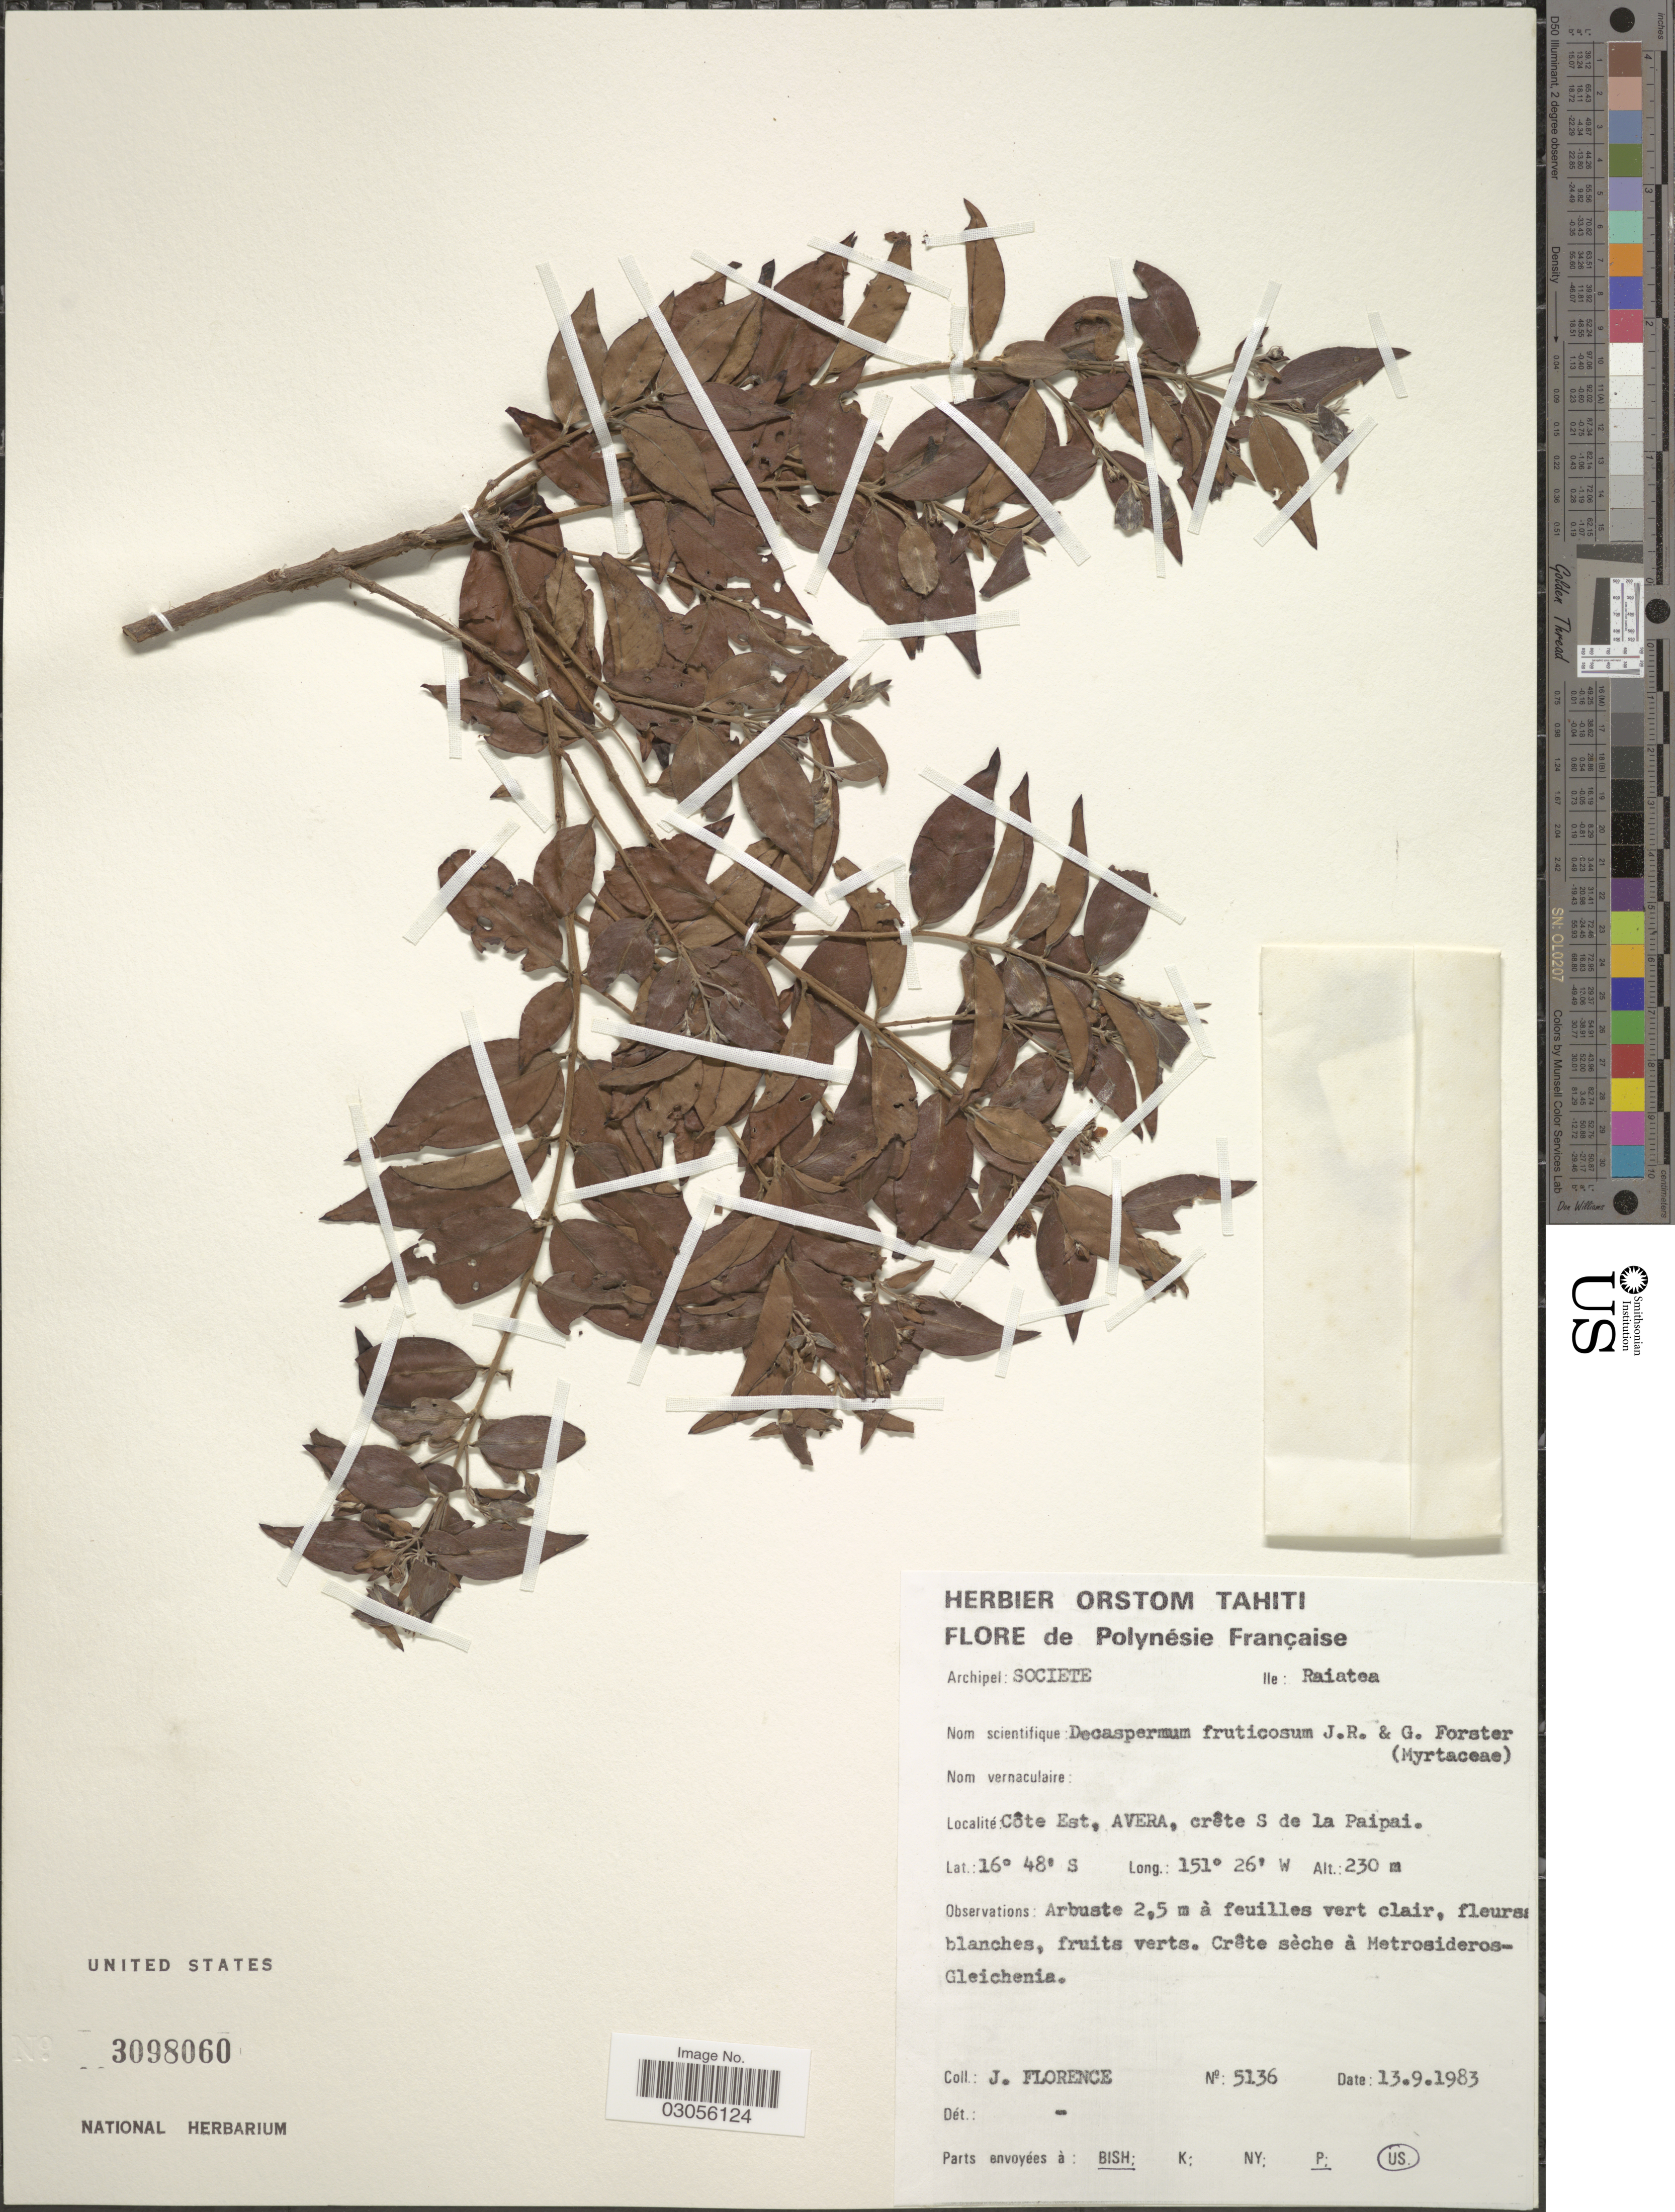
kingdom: Plantae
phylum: Tracheophyta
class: Magnoliopsida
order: Myrtales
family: Myrtaceae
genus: Decaspermum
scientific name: Decaspermum fruticosum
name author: J.R. Forst. & G. Forst.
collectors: J. Florence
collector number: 5136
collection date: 1983-09-13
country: French Polynesia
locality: Archipel: Societe, Ile: Raiatea. Côte Est, Avera, crête S de la Paipai.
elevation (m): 230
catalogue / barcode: US 3098060